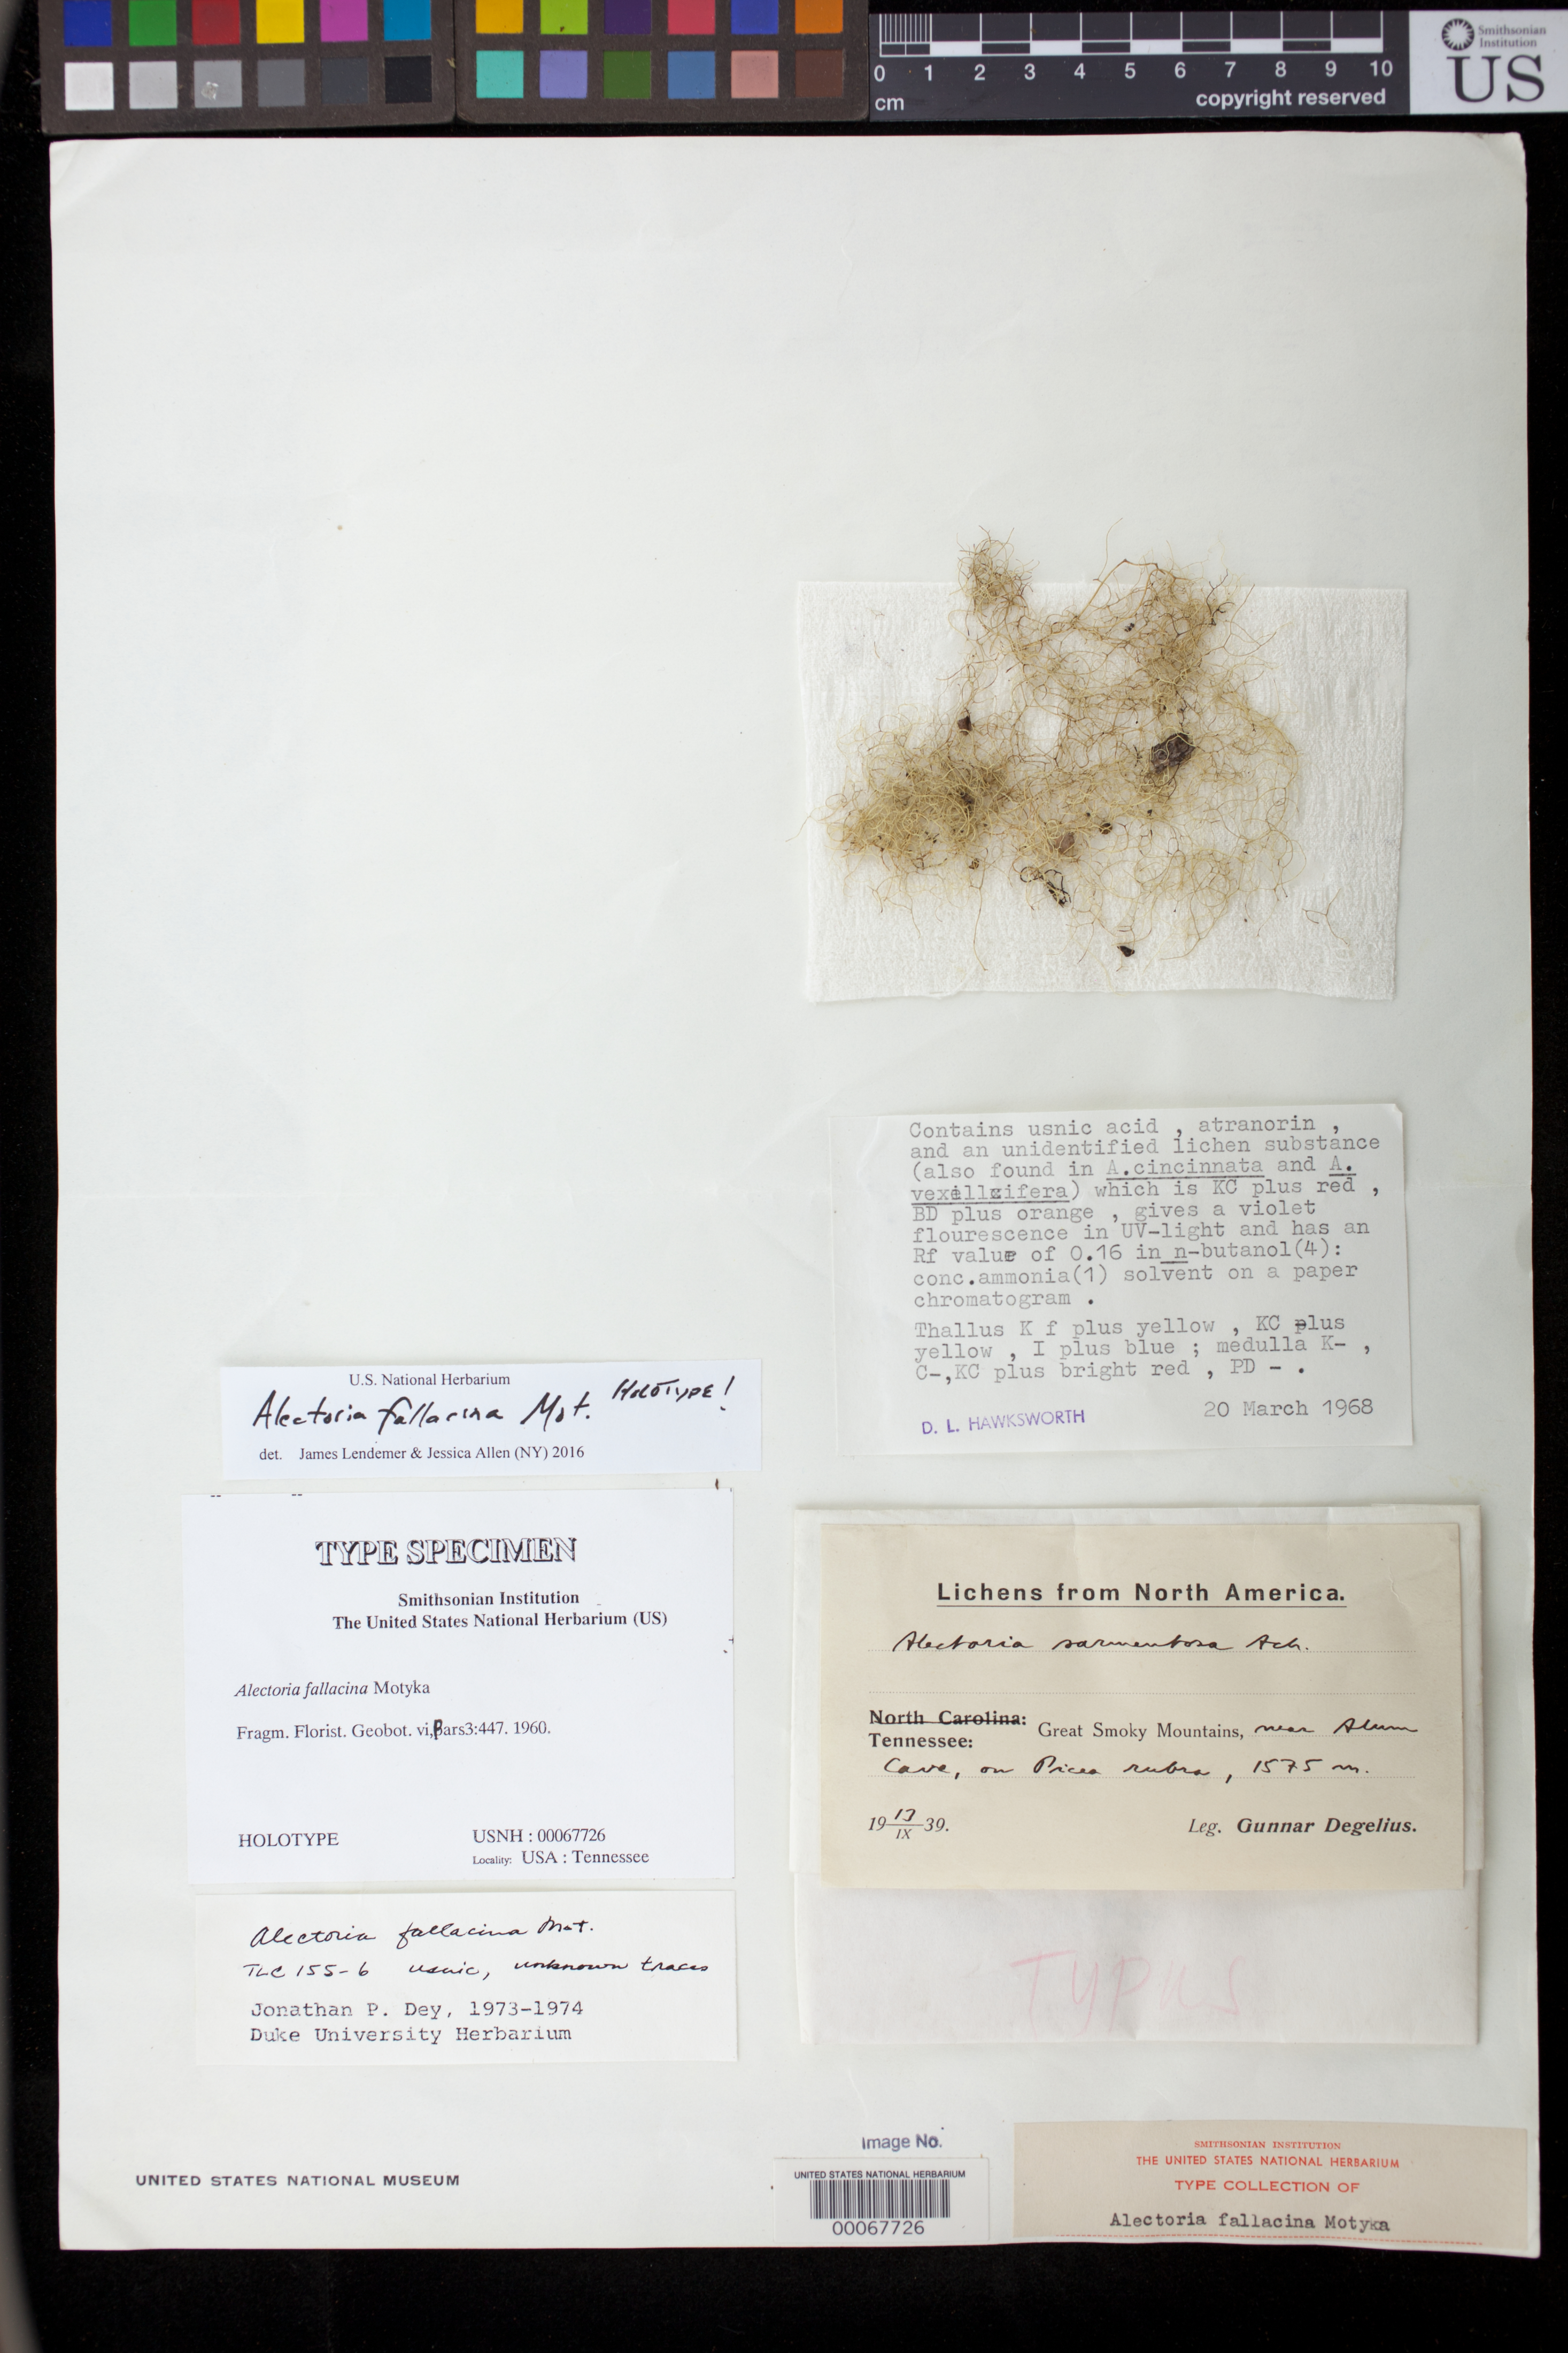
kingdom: Fungi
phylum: Ascomycota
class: Lecanoromycetes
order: Lecanorales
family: Parmeliaceae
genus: Alectoria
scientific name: Alectoria fallacina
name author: Motyka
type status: Holotype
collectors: G. B. F. Degelius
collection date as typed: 13 Sep 1939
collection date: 1939-09-13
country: United States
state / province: Tennessee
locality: Near Alum Cave, Great Smokey Mts.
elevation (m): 1575